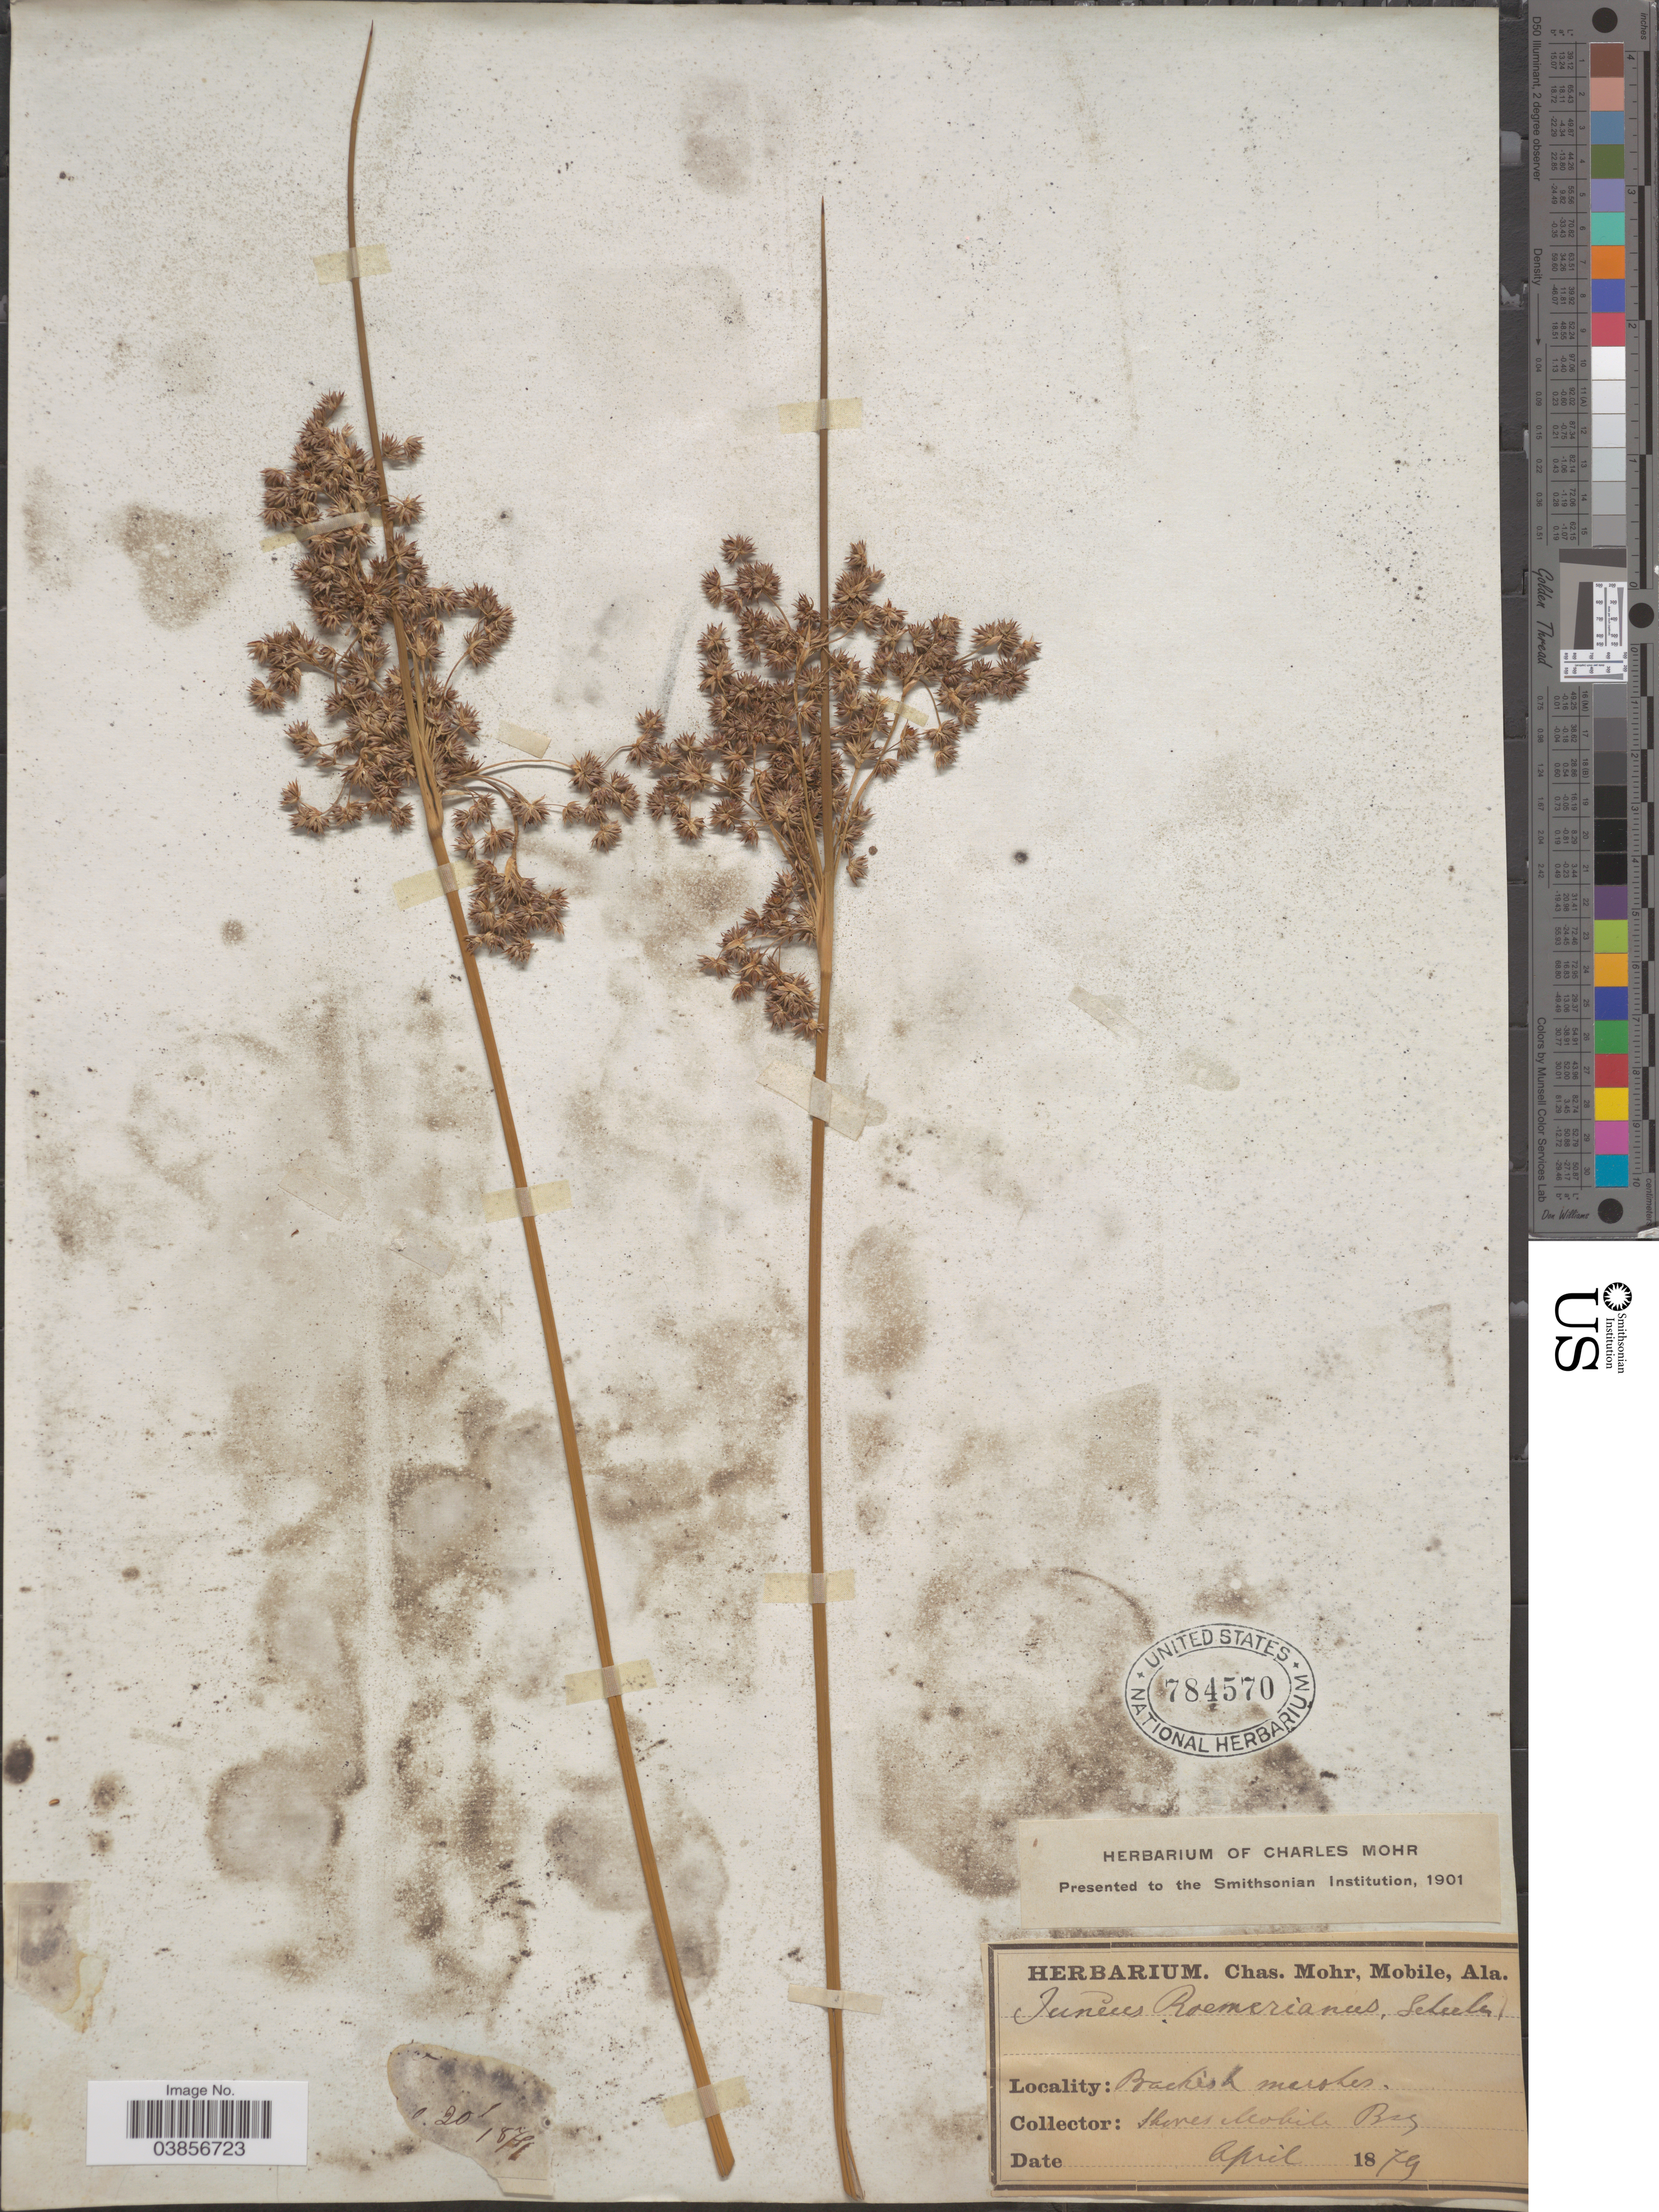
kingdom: Plantae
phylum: Tracheophyta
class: Liliopsida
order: Poales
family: Juncaceae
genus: Juncus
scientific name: Juncus roemerianus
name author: Scheele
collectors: ex herb. Charles Mohr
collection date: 1879-04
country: United States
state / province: Alabama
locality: Shores Mobile Riv.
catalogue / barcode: US 784570